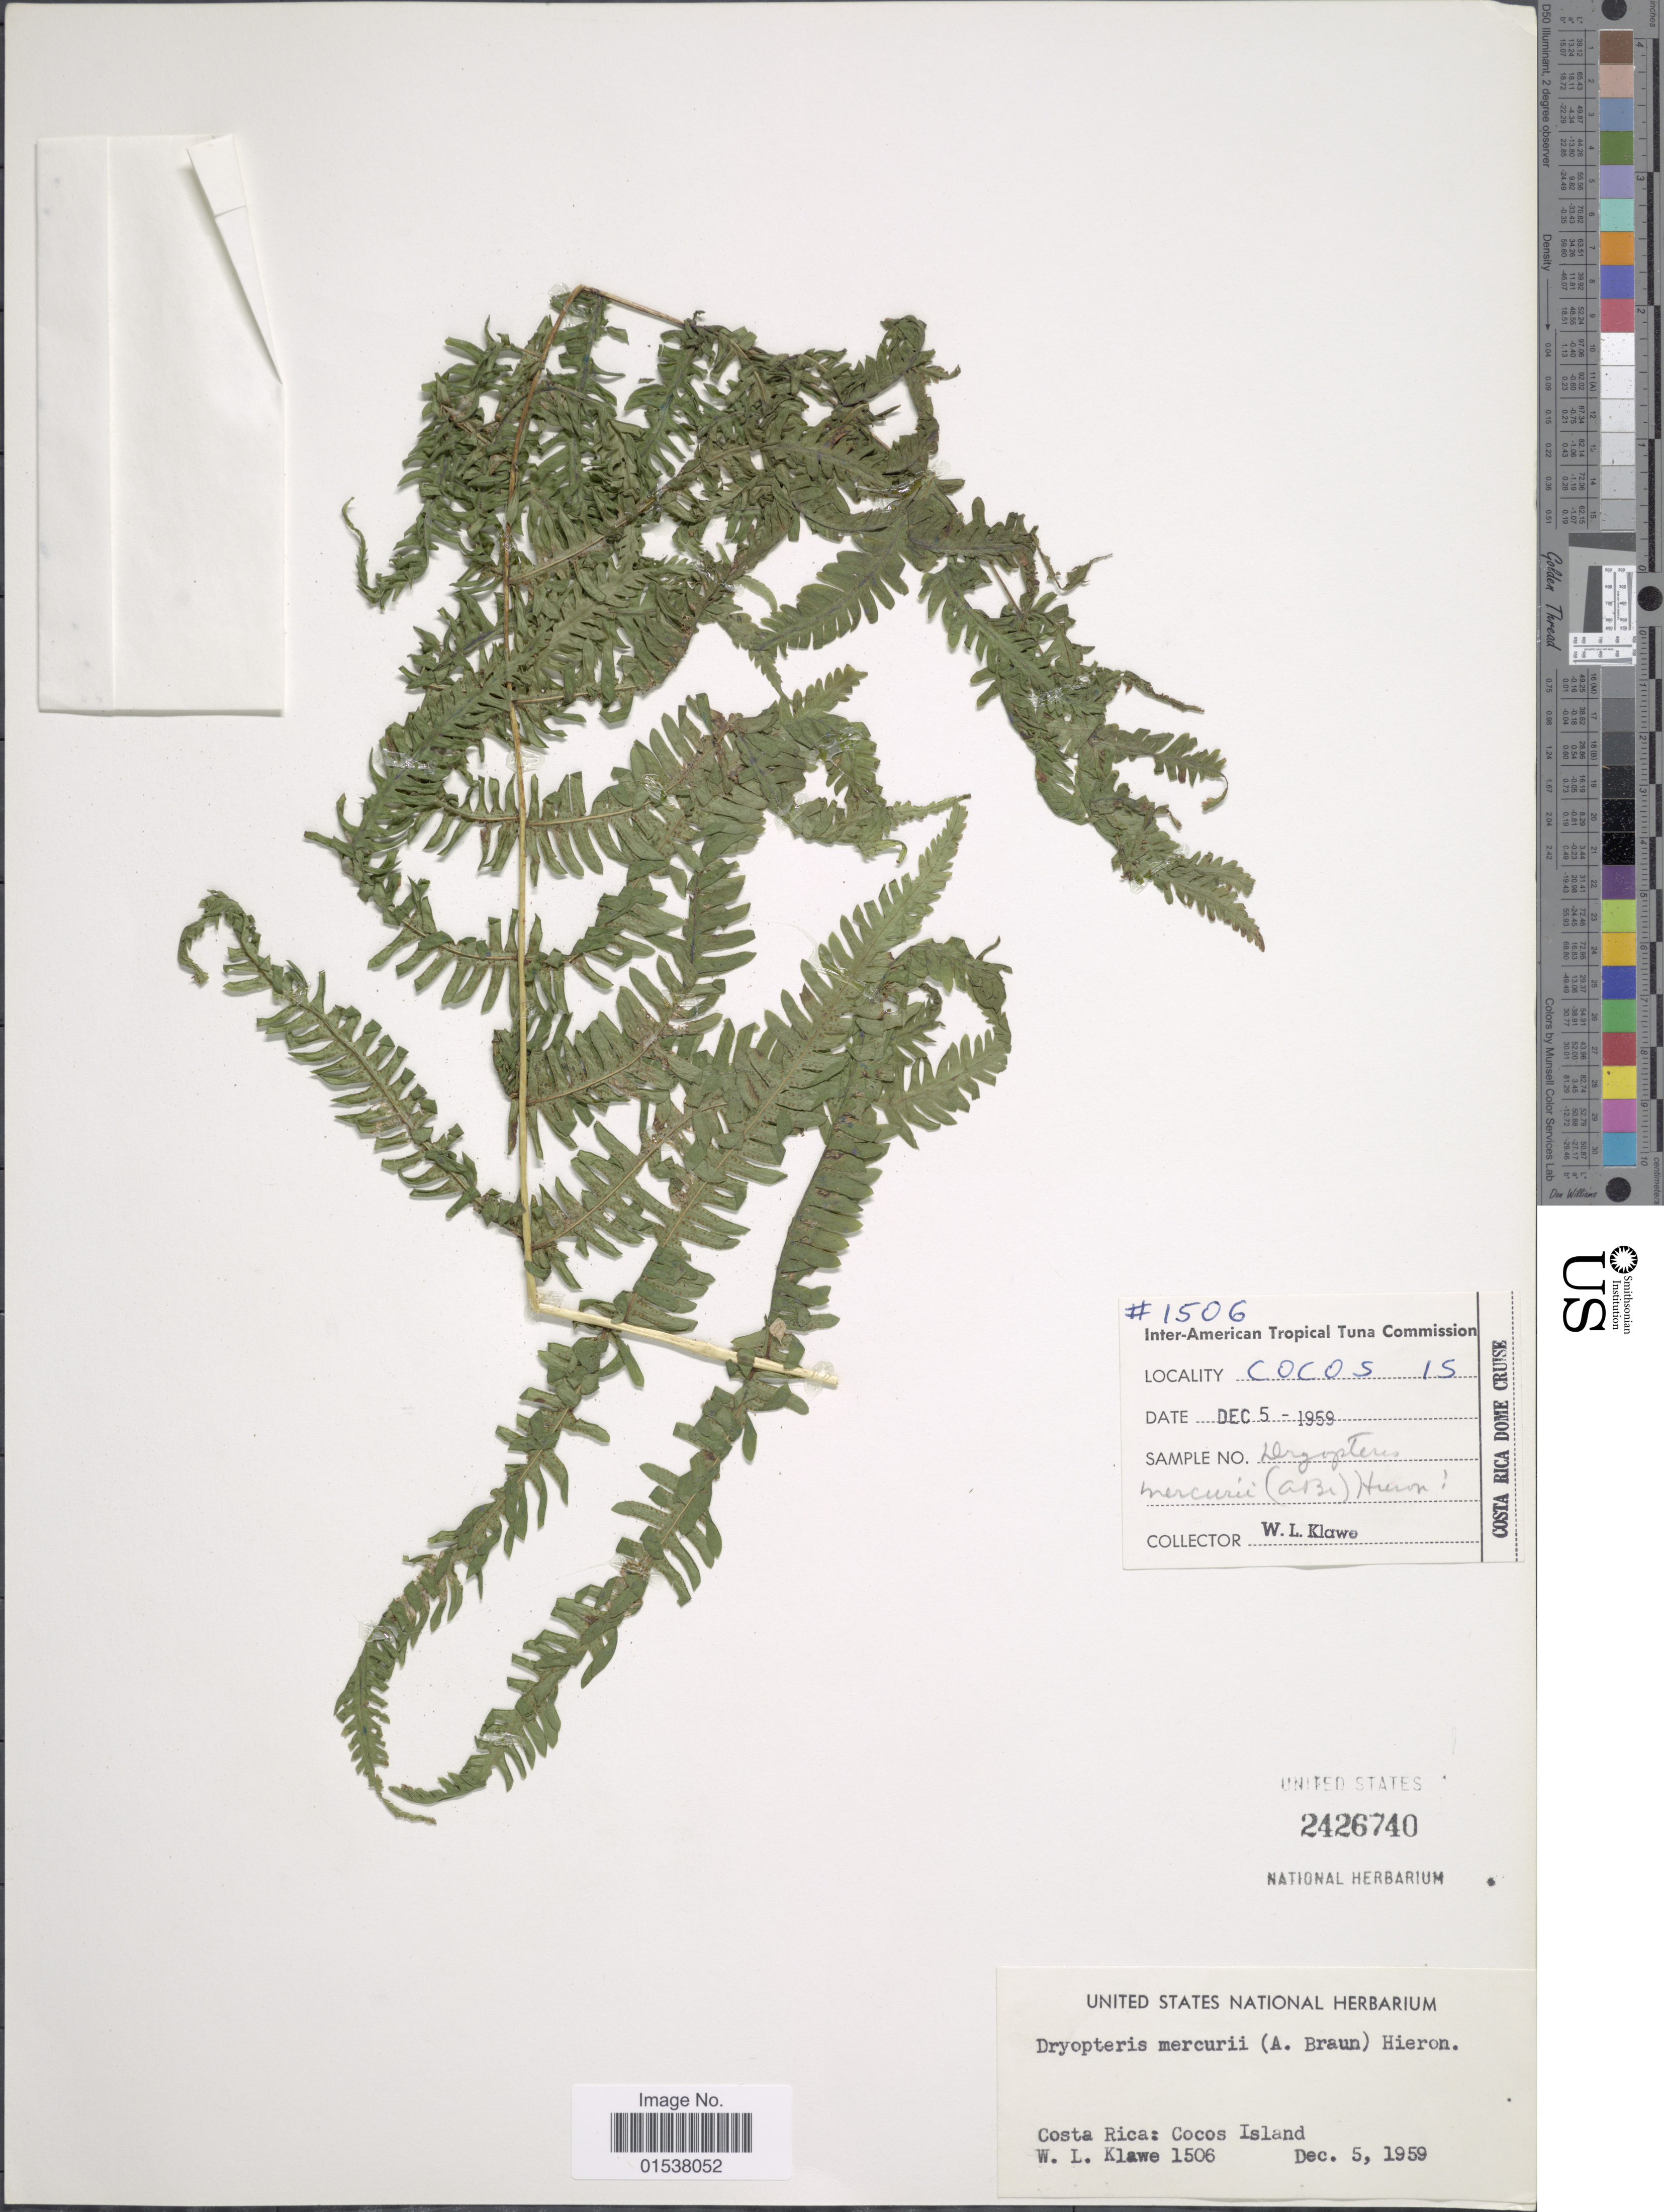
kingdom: Plantae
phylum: Tracheophyta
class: Polypodiopsida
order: Polypodiales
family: Thelypteridaceae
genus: Amauropelta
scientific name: Amauropelta balbisii (Spreng.) comb. nov., ined. 2015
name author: (Spreng.)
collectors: W. Klawe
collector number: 1506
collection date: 1959-12-05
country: Costa Rica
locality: Costa Rica: Cocos Island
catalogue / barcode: US 2426740